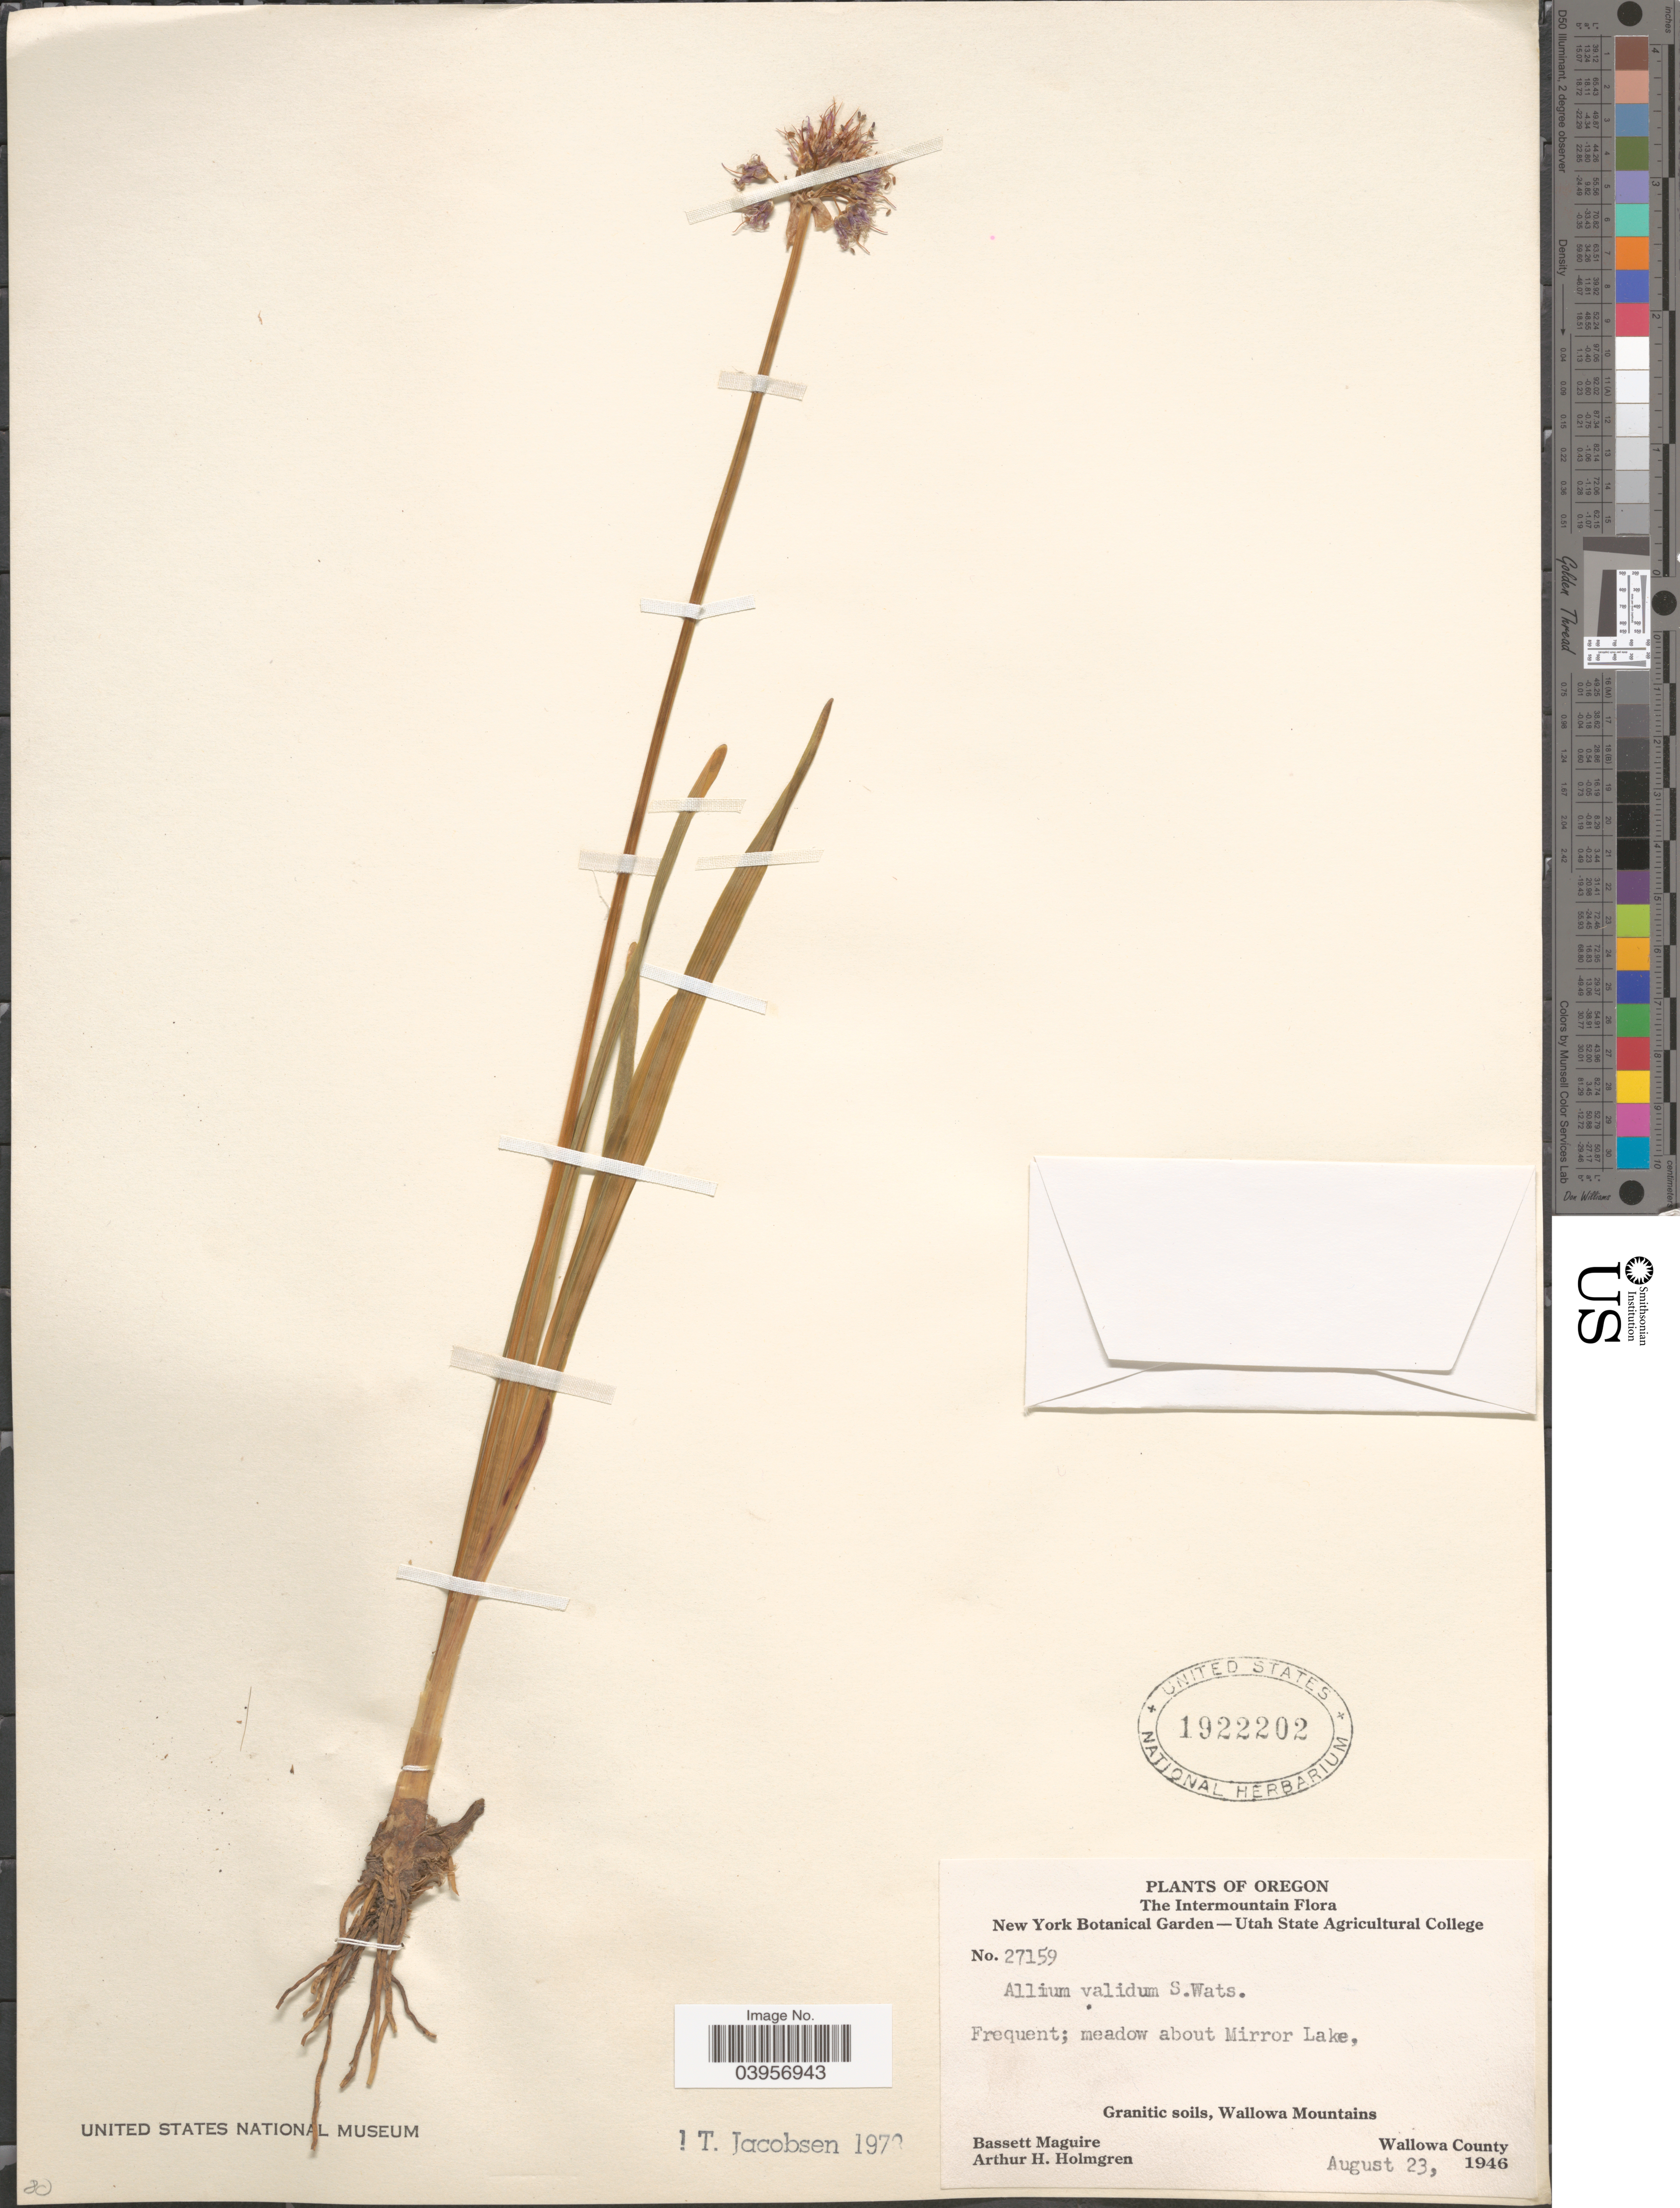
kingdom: Plantae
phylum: Tracheophyta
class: Liliopsida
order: Asparagales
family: Amaryllidaceae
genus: Allium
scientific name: Allium validum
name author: S. Watson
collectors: B. Maguire & A. H. Holmgren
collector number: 27159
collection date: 1946-08-23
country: United States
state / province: Oregon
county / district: Wallowa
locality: The Intermountain. Meadow about Mirror Lake, Granitic soils, Wallowa Mountains. Wallowa County.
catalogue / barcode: US 1922202